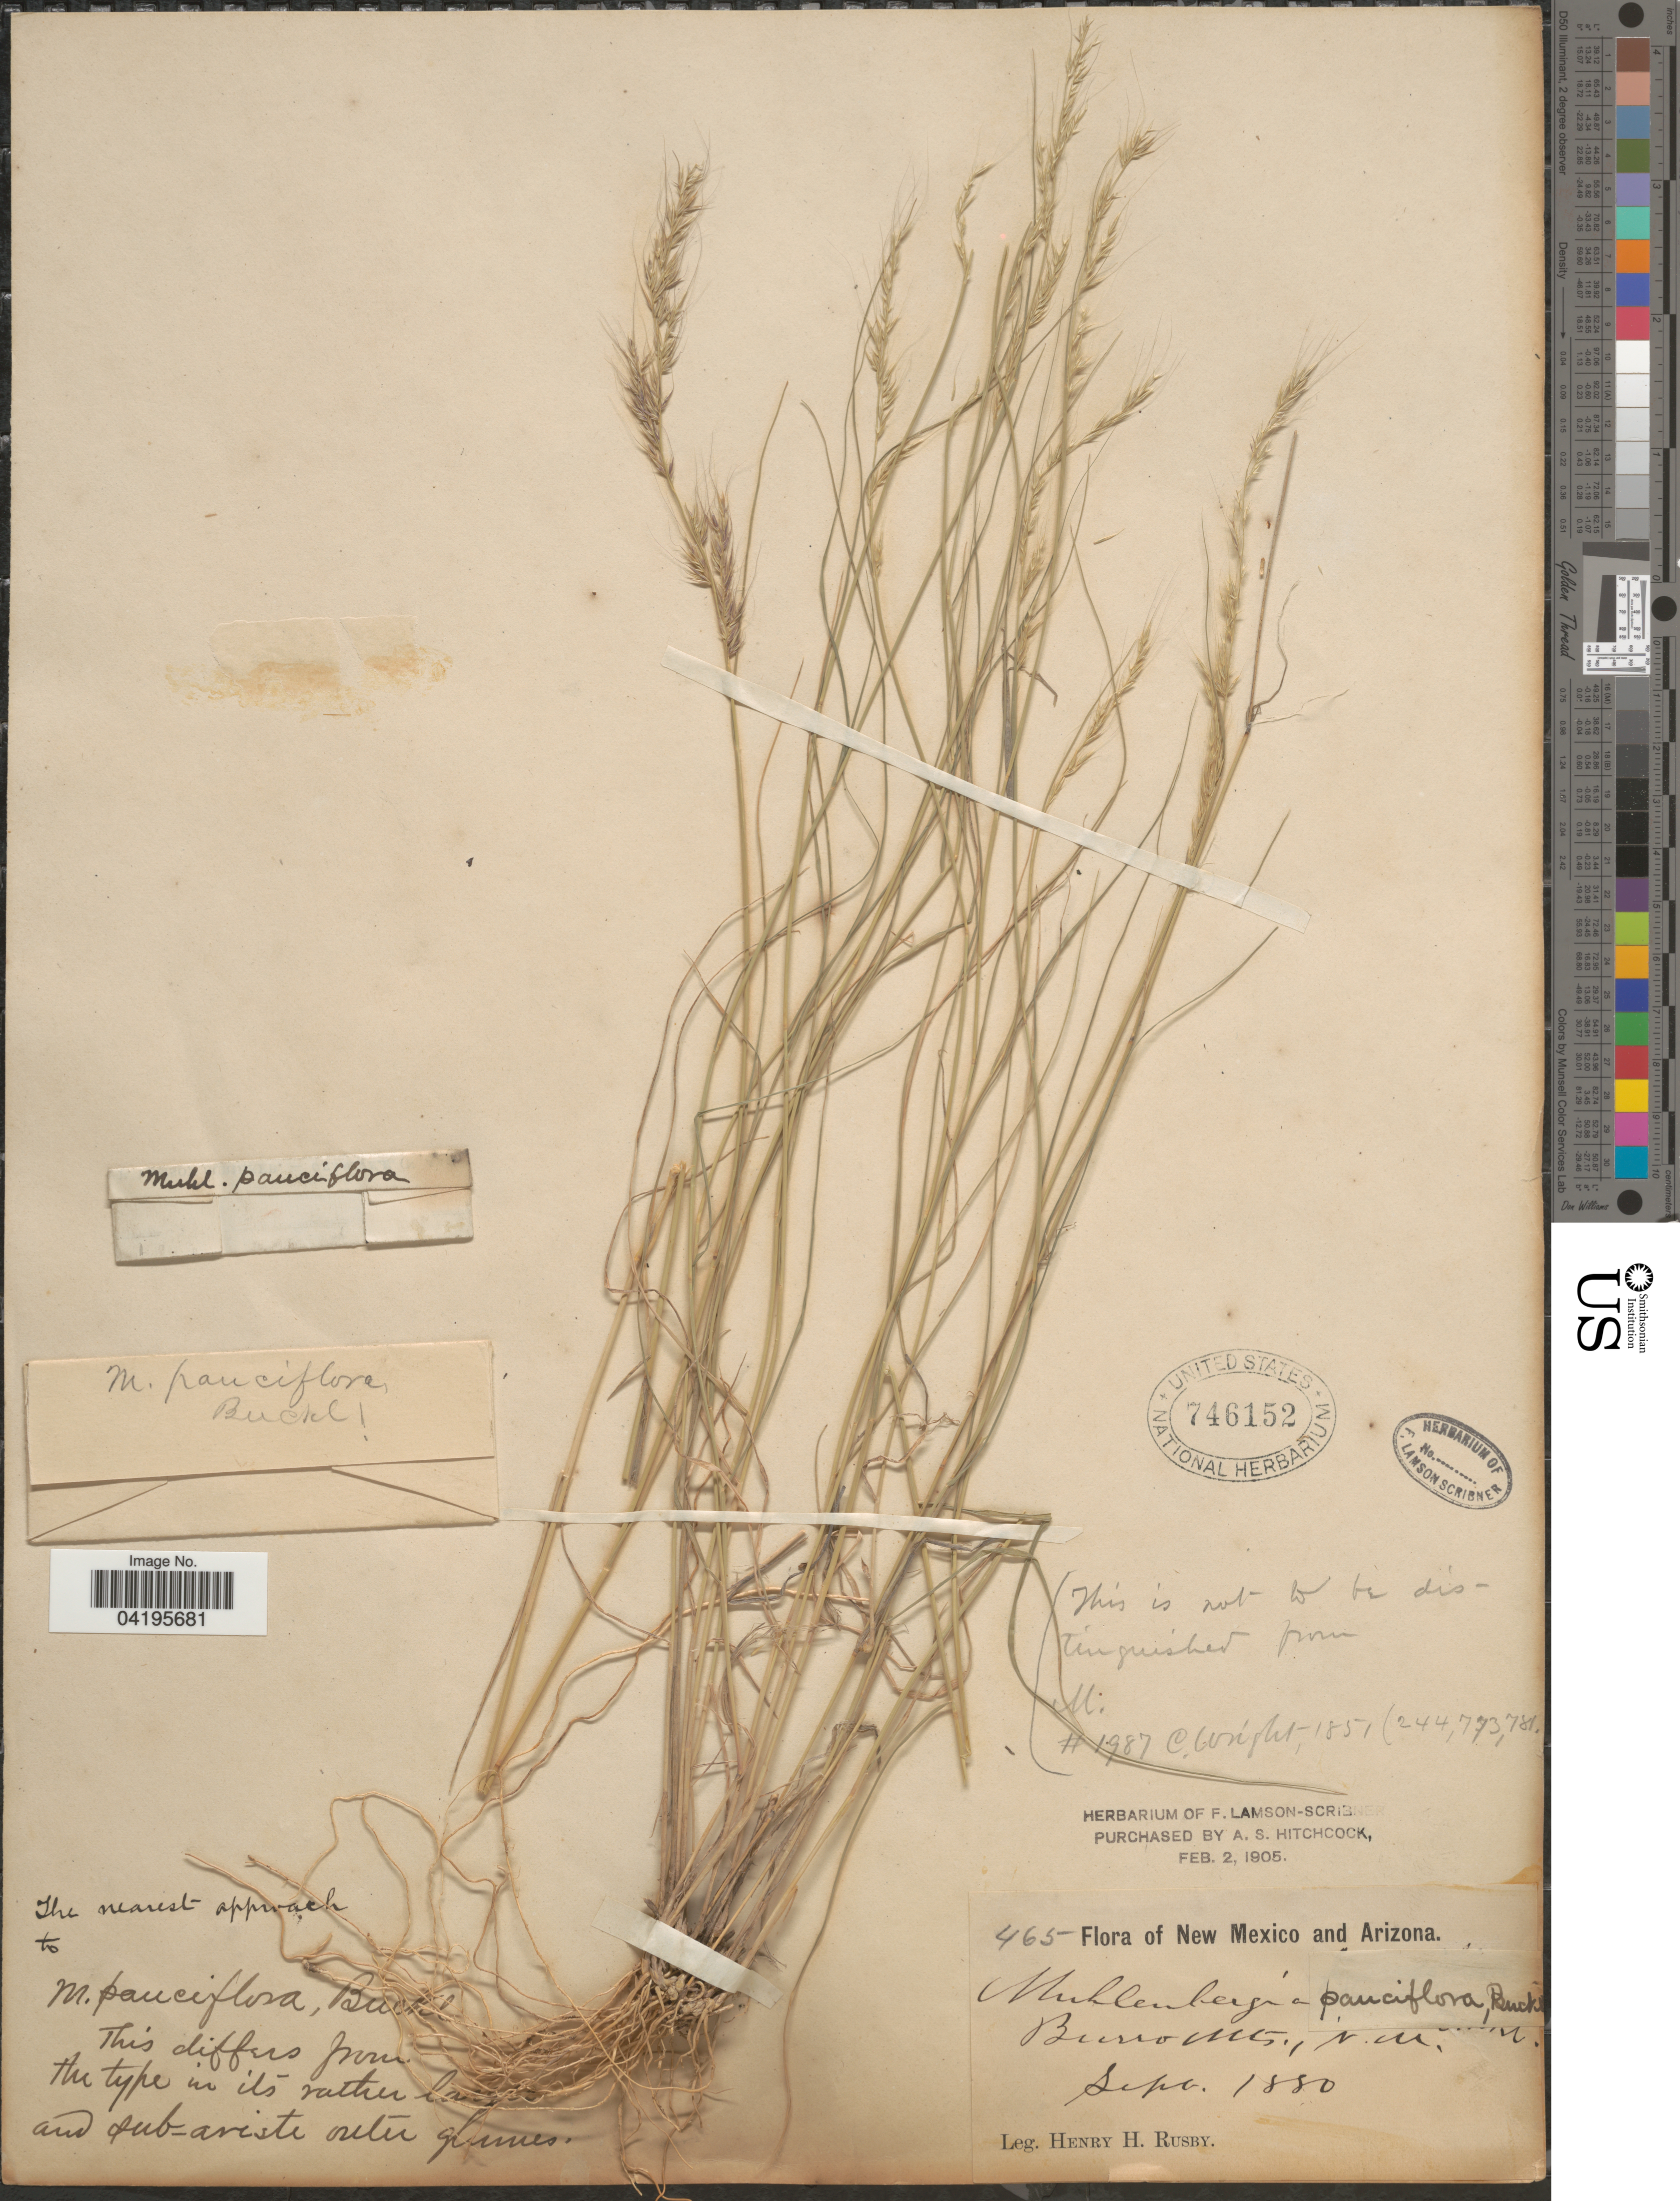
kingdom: Plantae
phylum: Tracheophyta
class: Liliopsida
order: Poales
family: Poaceae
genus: Muhlenbergia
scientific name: Muhlenbergia pauciflora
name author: Buckley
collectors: H. H. Rusby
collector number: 465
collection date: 1880-09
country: United States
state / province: New Mexico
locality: Burro Mts.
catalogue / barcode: US 746152